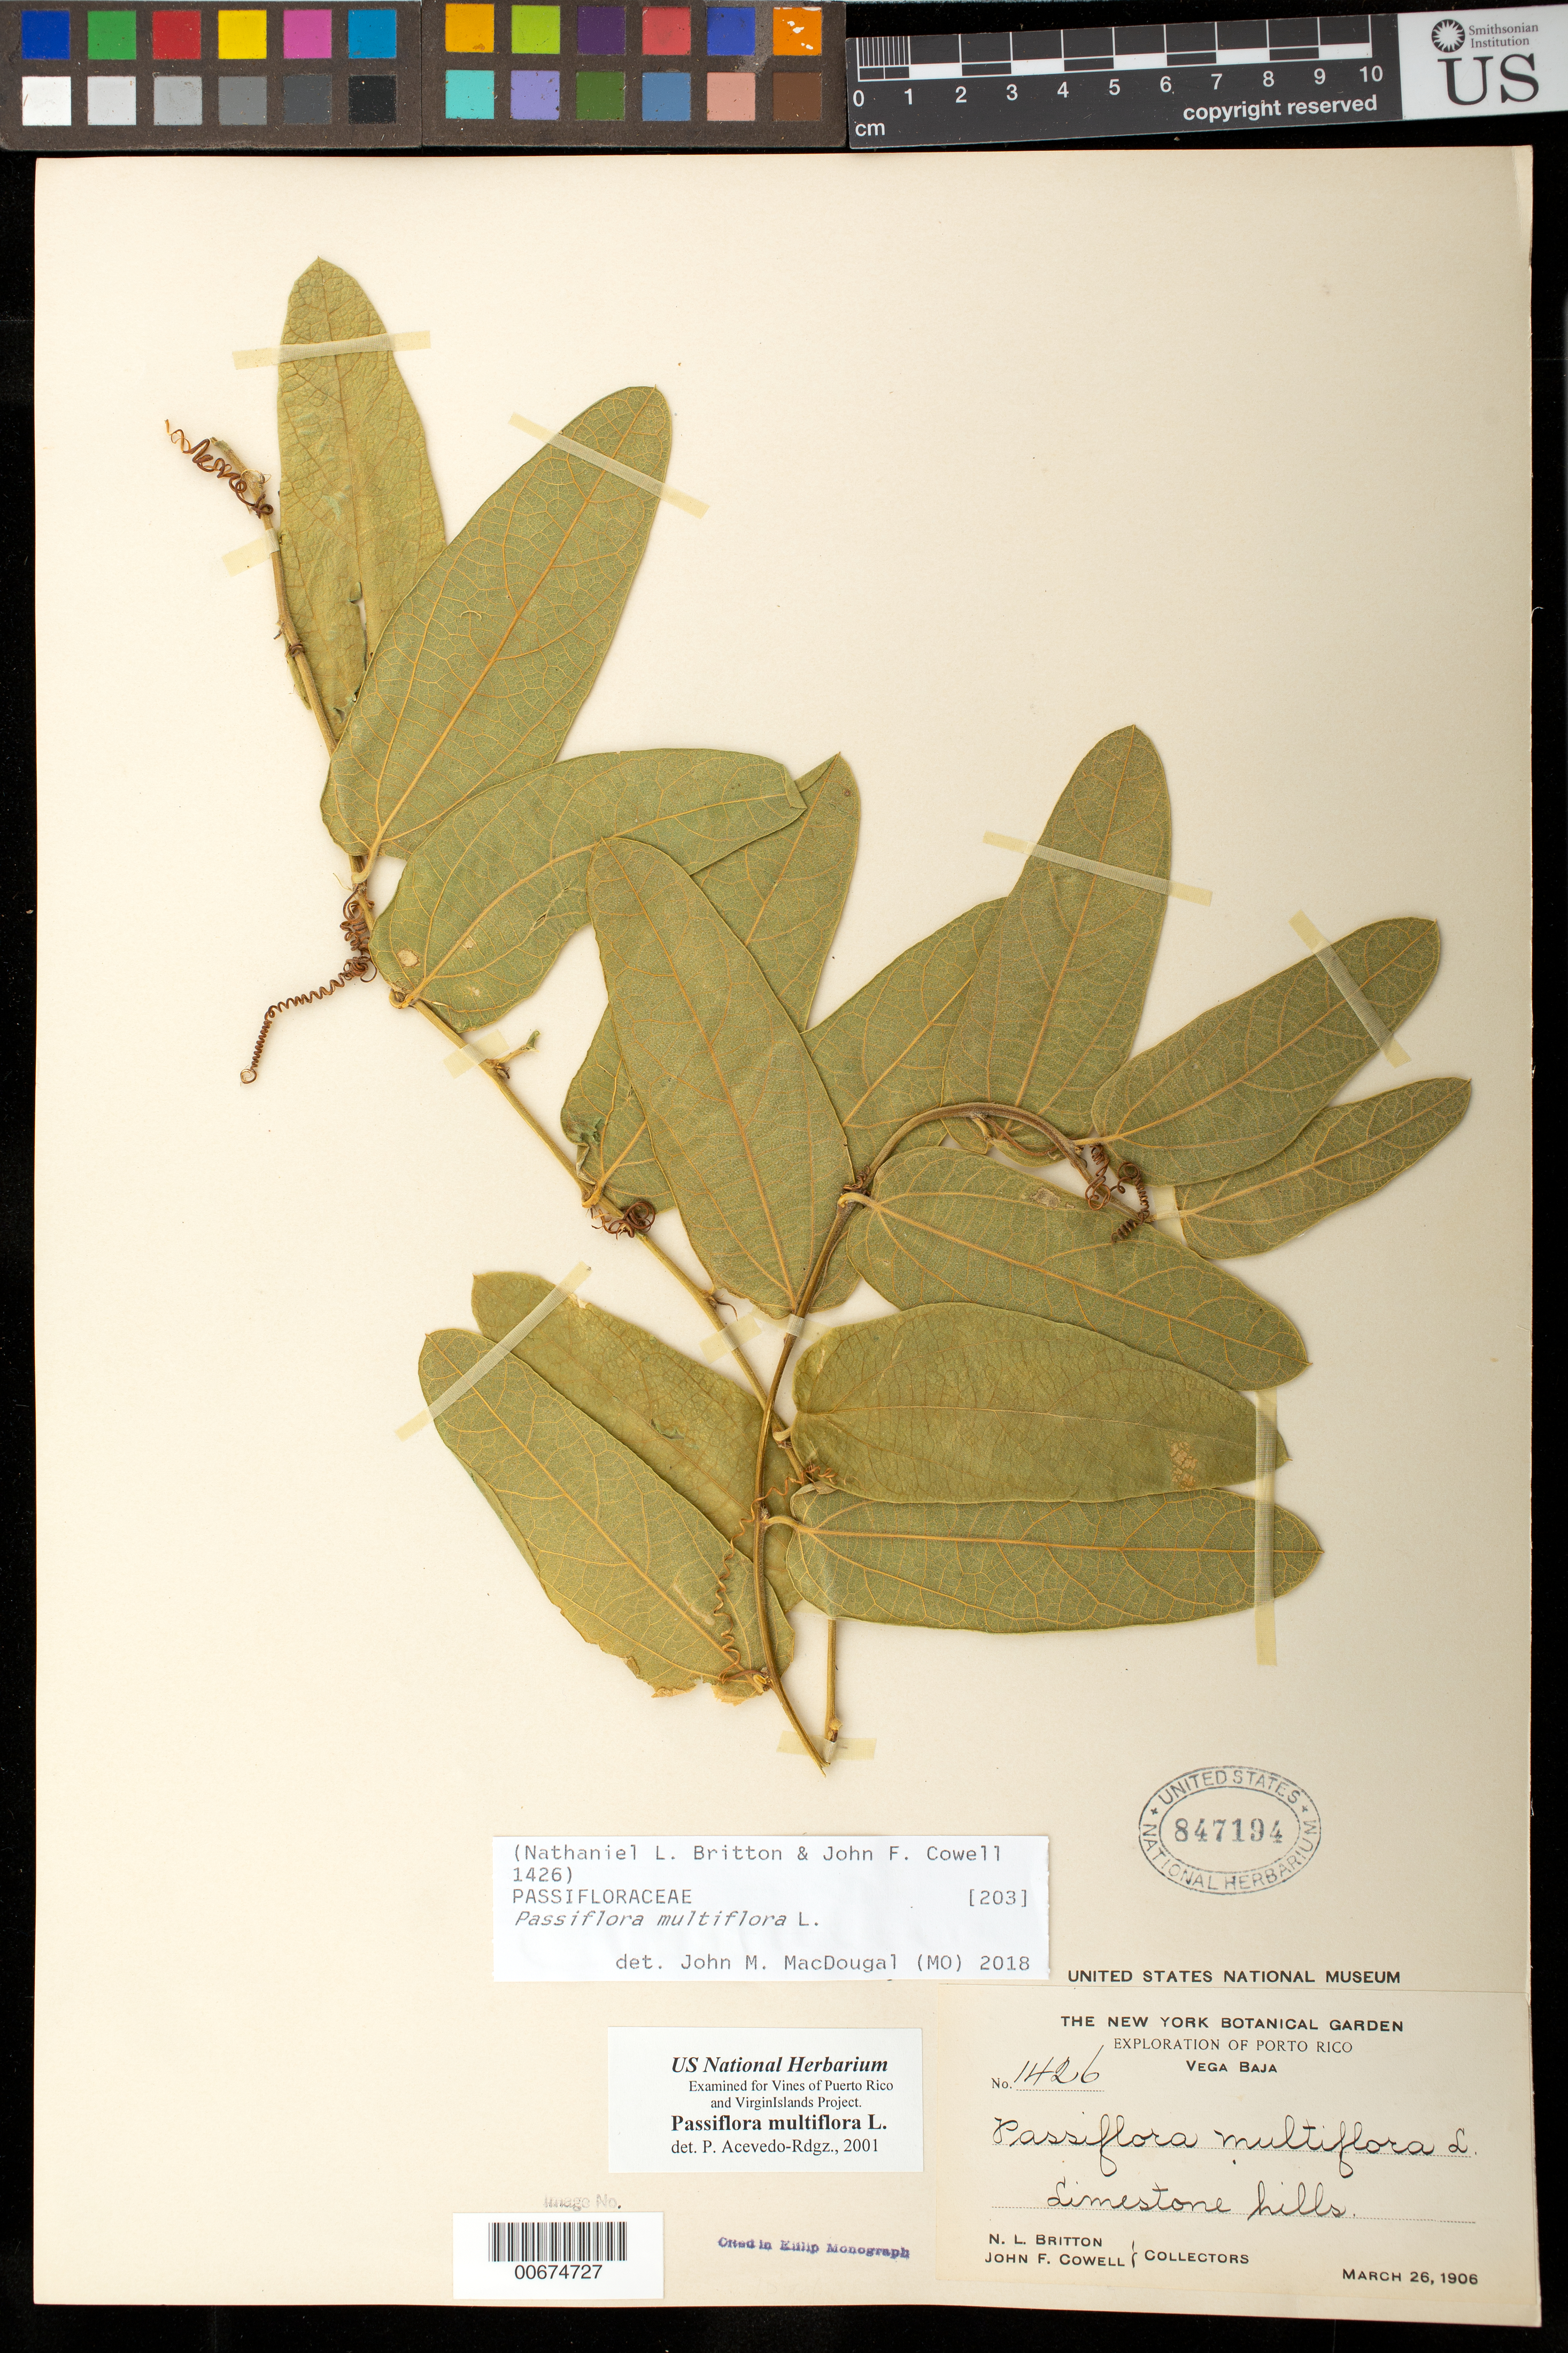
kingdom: Plantae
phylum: Tracheophyta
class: Magnoliopsida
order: Malpighiales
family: Passifloraceae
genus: Passiflora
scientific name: Passiflora multiflora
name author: L.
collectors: N. Britton & J. F. Cowell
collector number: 1426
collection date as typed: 26 Mar 1906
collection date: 1906-03-26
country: Puerto Rico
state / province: Vega Baja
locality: Vega Baja. Limestone hills.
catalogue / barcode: US 847194